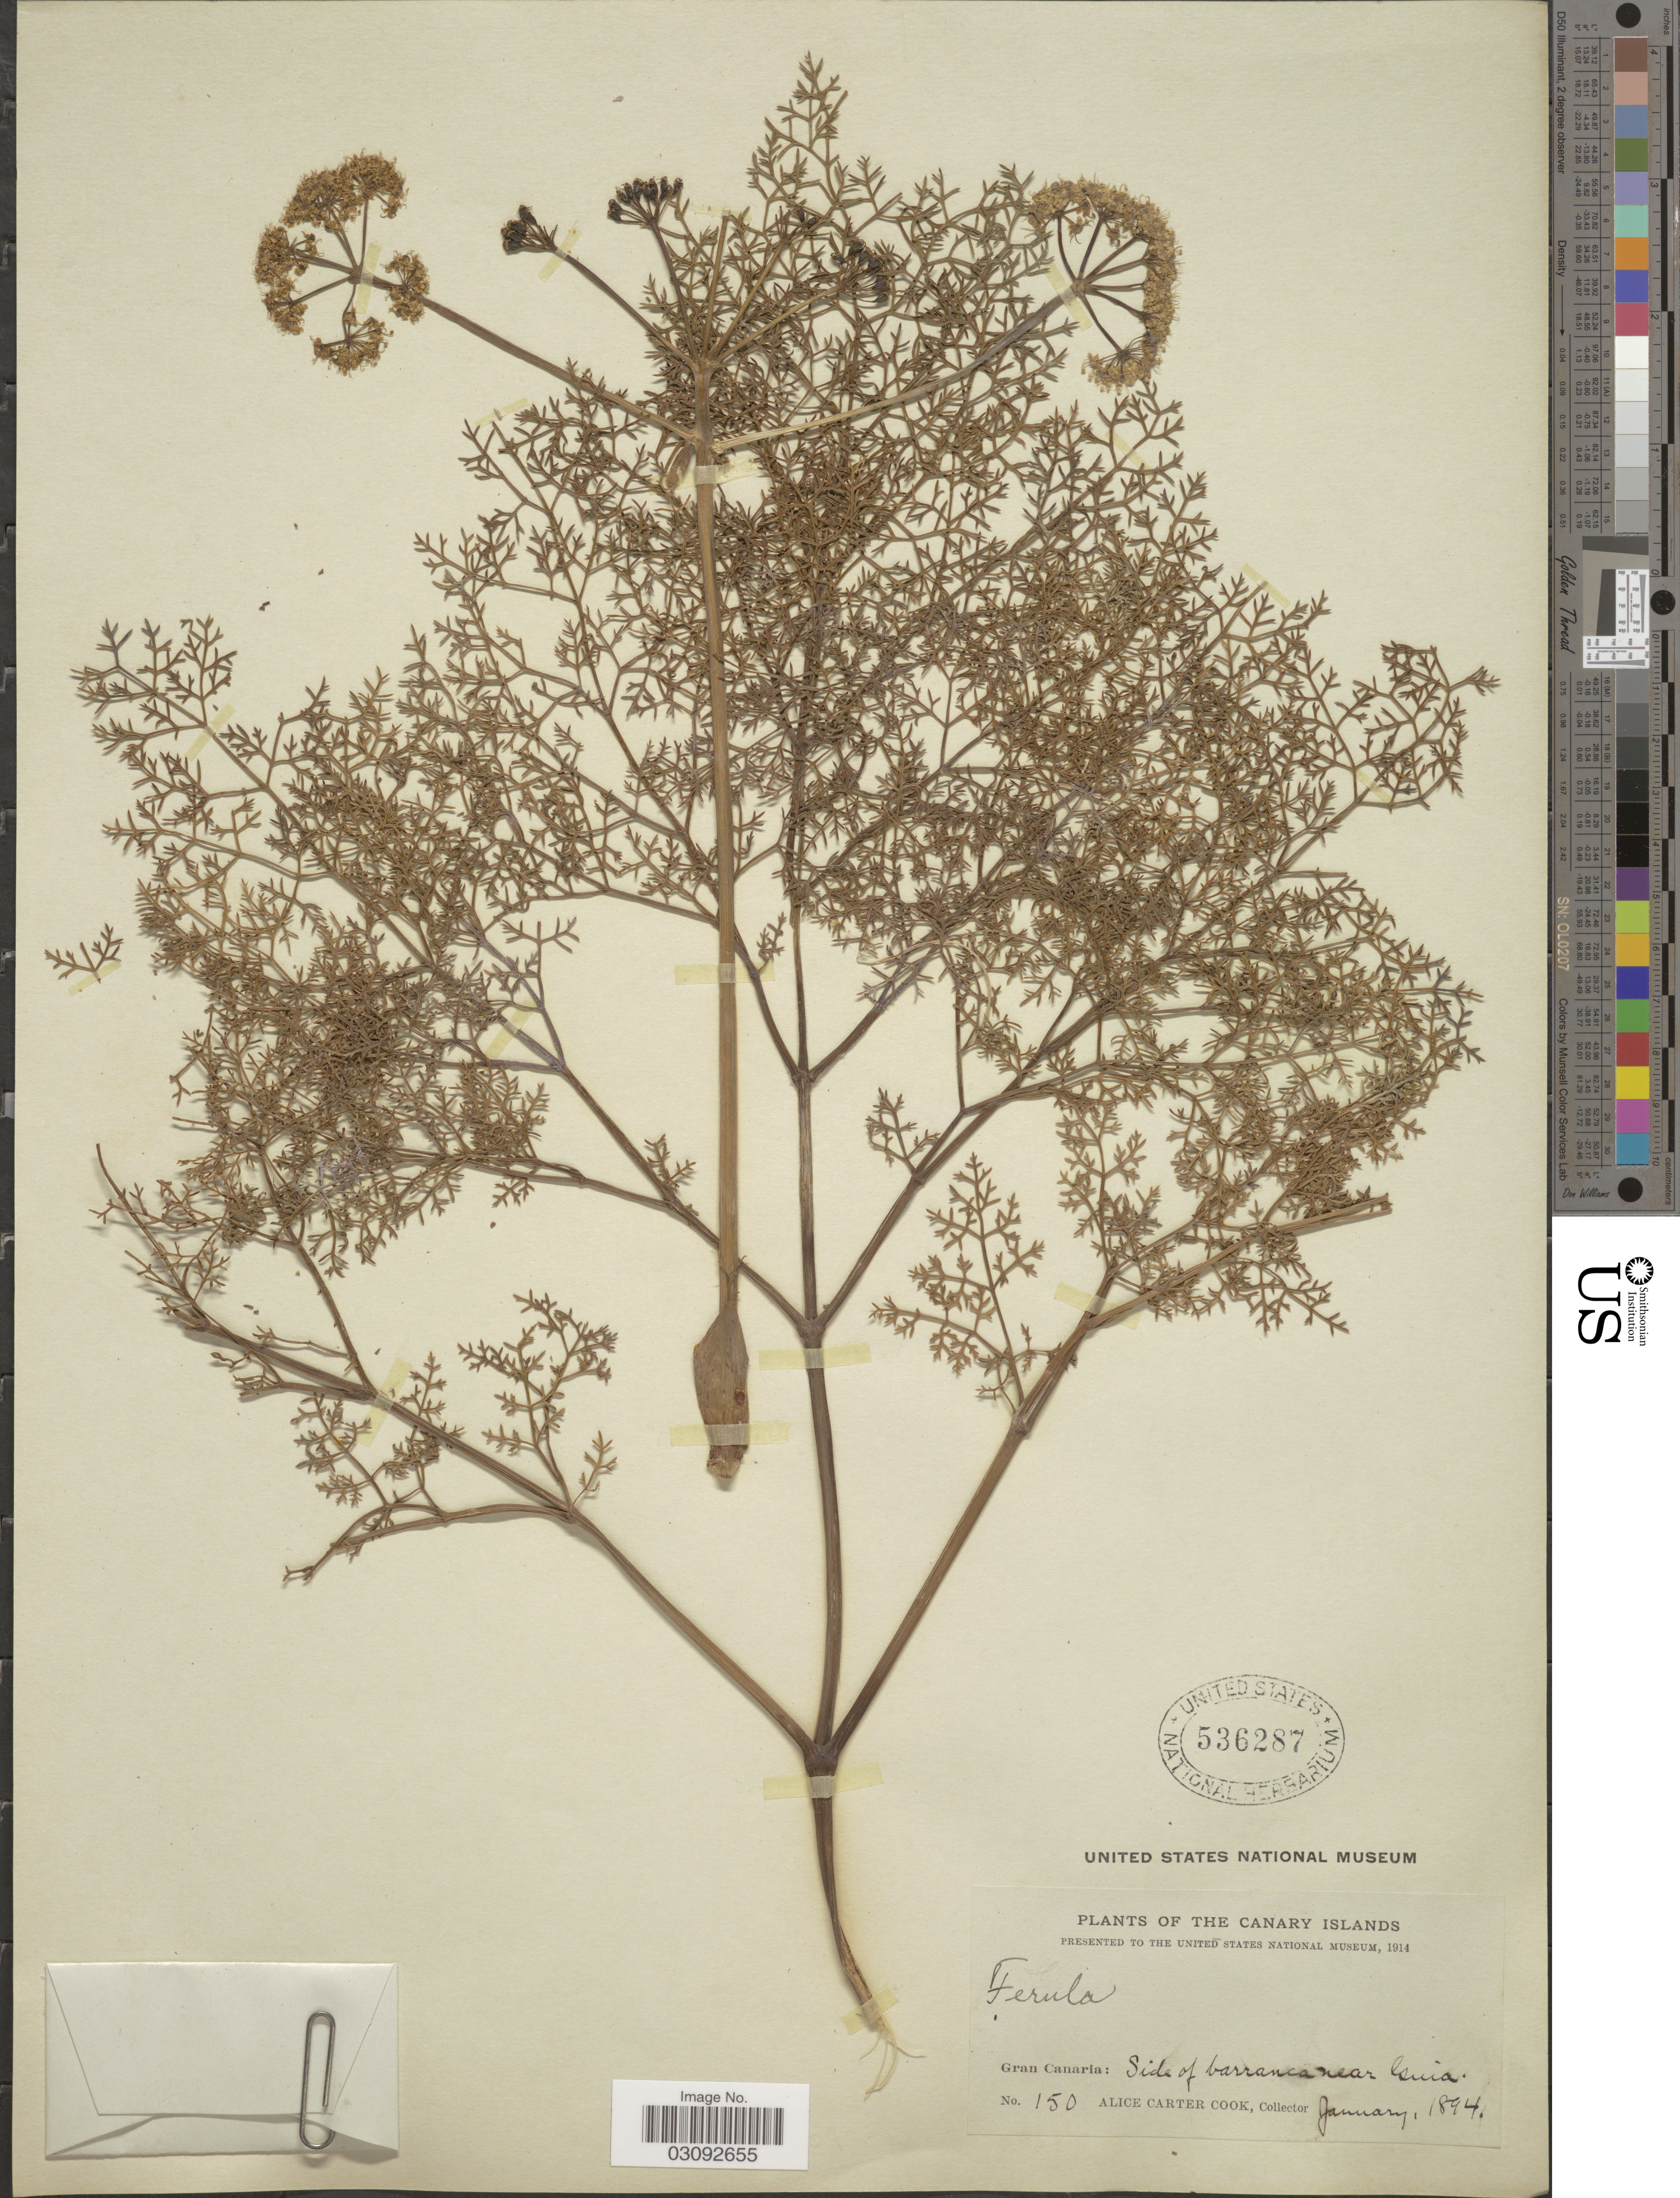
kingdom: Plantae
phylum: Tracheophyta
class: Magnoliopsida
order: Apiales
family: Apiaceae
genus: Ferula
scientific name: Ferula sp.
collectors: Alice C. Cook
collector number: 150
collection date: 1894-01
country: Spain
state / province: Canarias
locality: Canary Islands. Gran Canaria: Side of barranca near Guia.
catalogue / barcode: US 536287